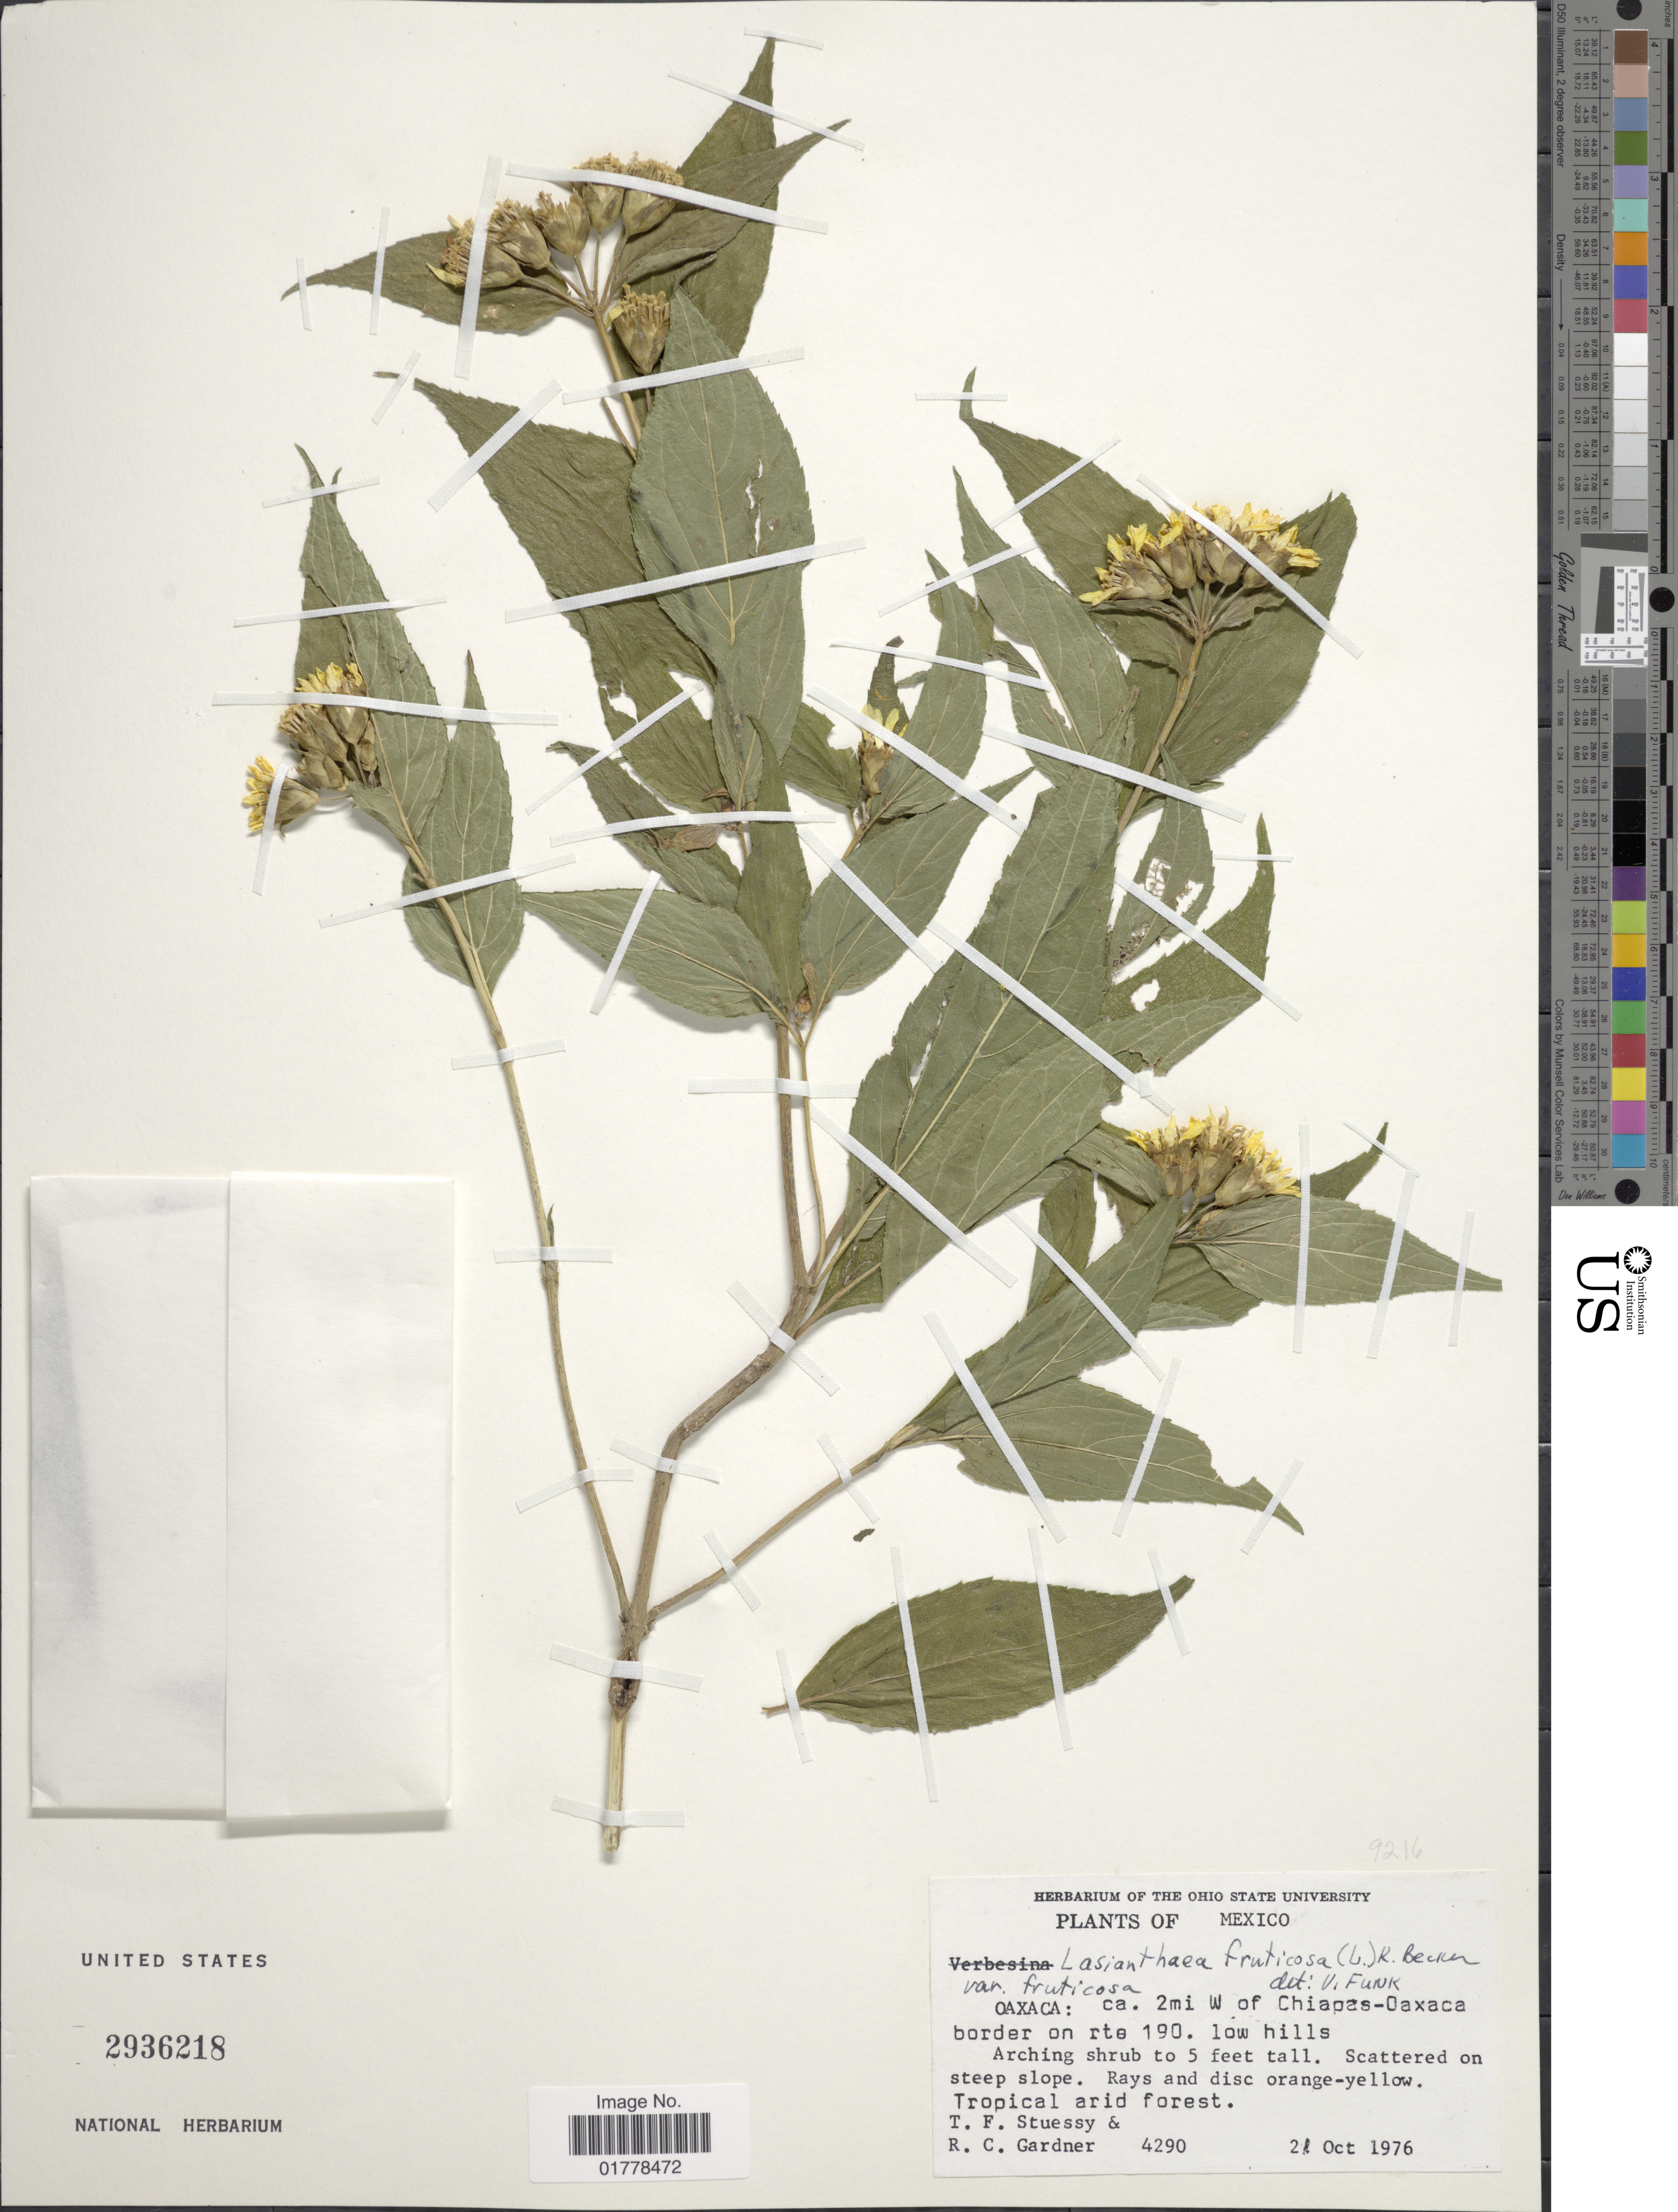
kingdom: Plantae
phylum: Tracheophyta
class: Magnoliopsida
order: Asterales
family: Asteraceae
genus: Lasianthaea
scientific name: Lasianthaea fruticosa var. aggregata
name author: (S.F. Blake) K.M. Becker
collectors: T. Stuessy & R. C. Gardner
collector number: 4290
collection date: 1976-10-21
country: Mexico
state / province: Oaxaca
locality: Oaxaca: ca. 2mi W of Chiapas-Oaxaca border on rte 190, low hills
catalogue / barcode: US 2936218